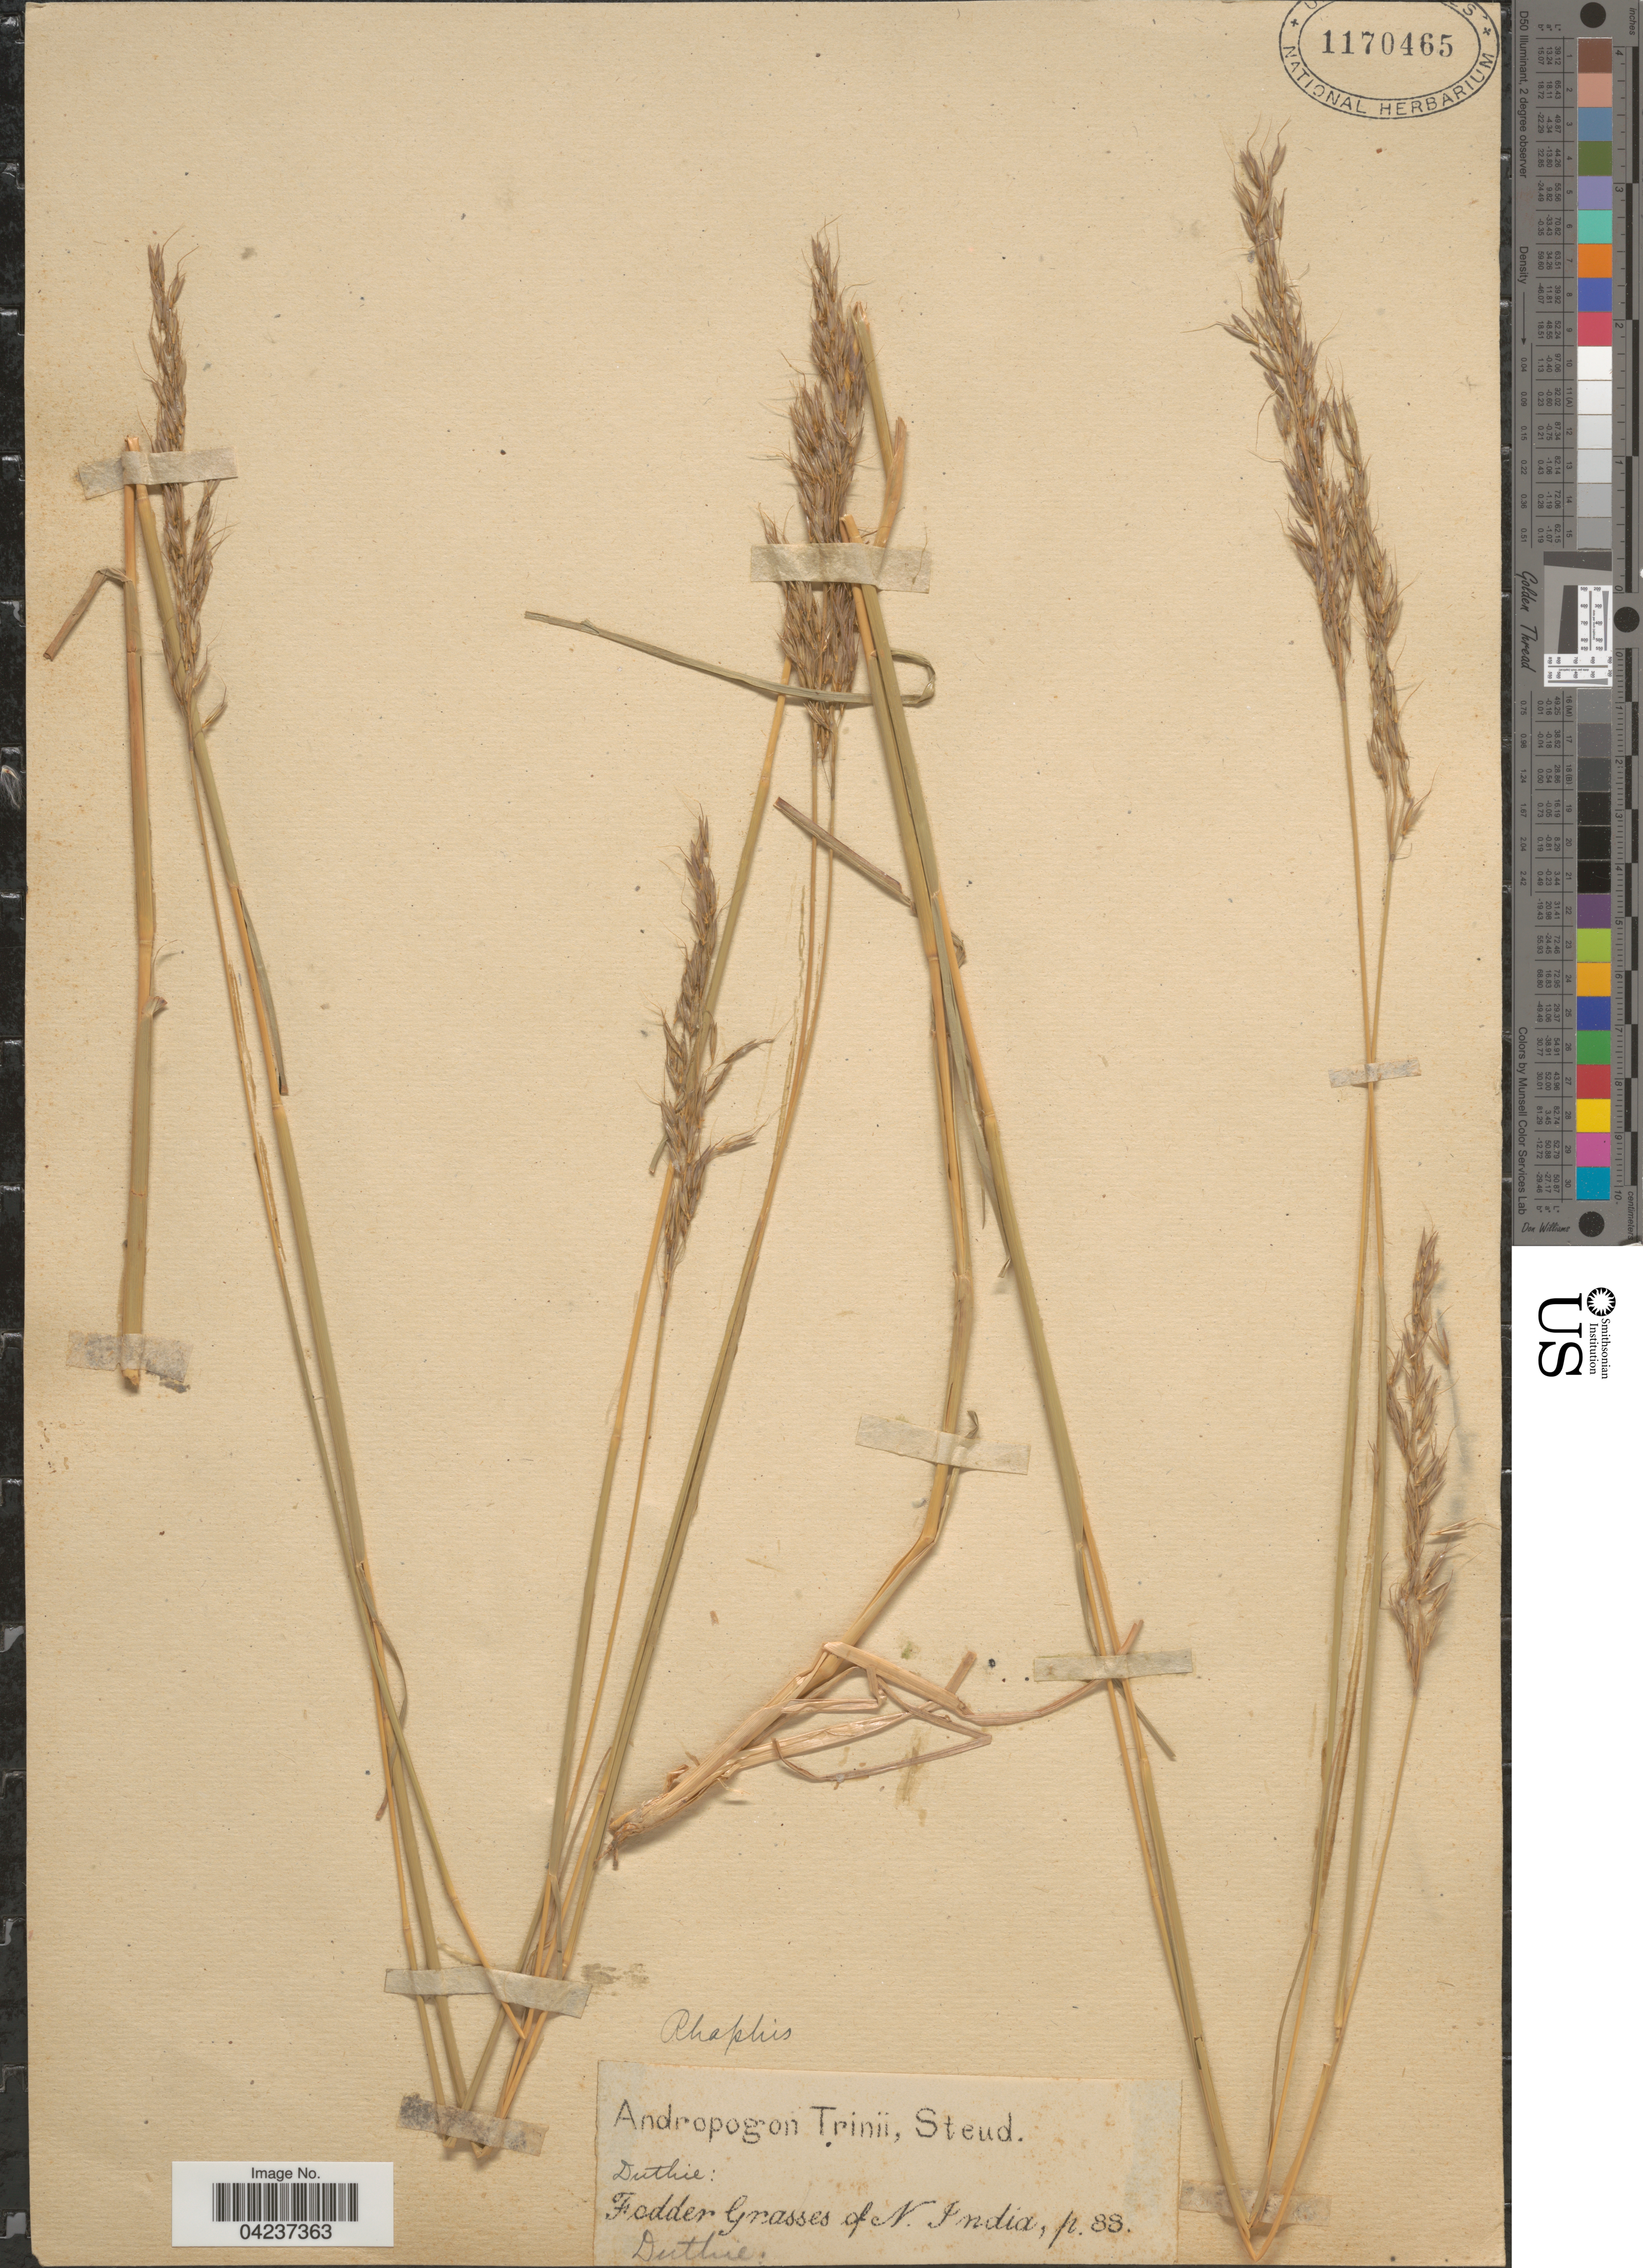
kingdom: Plantae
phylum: Tracheophyta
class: Liliopsida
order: Poales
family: Poaceae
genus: Chrysopogon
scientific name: Chrysopogon nodulibarbis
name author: (Hochst. ex Steud.) Henr.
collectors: Duthie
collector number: p.88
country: India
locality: Fodder Grasses of N. India.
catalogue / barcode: US 1170465